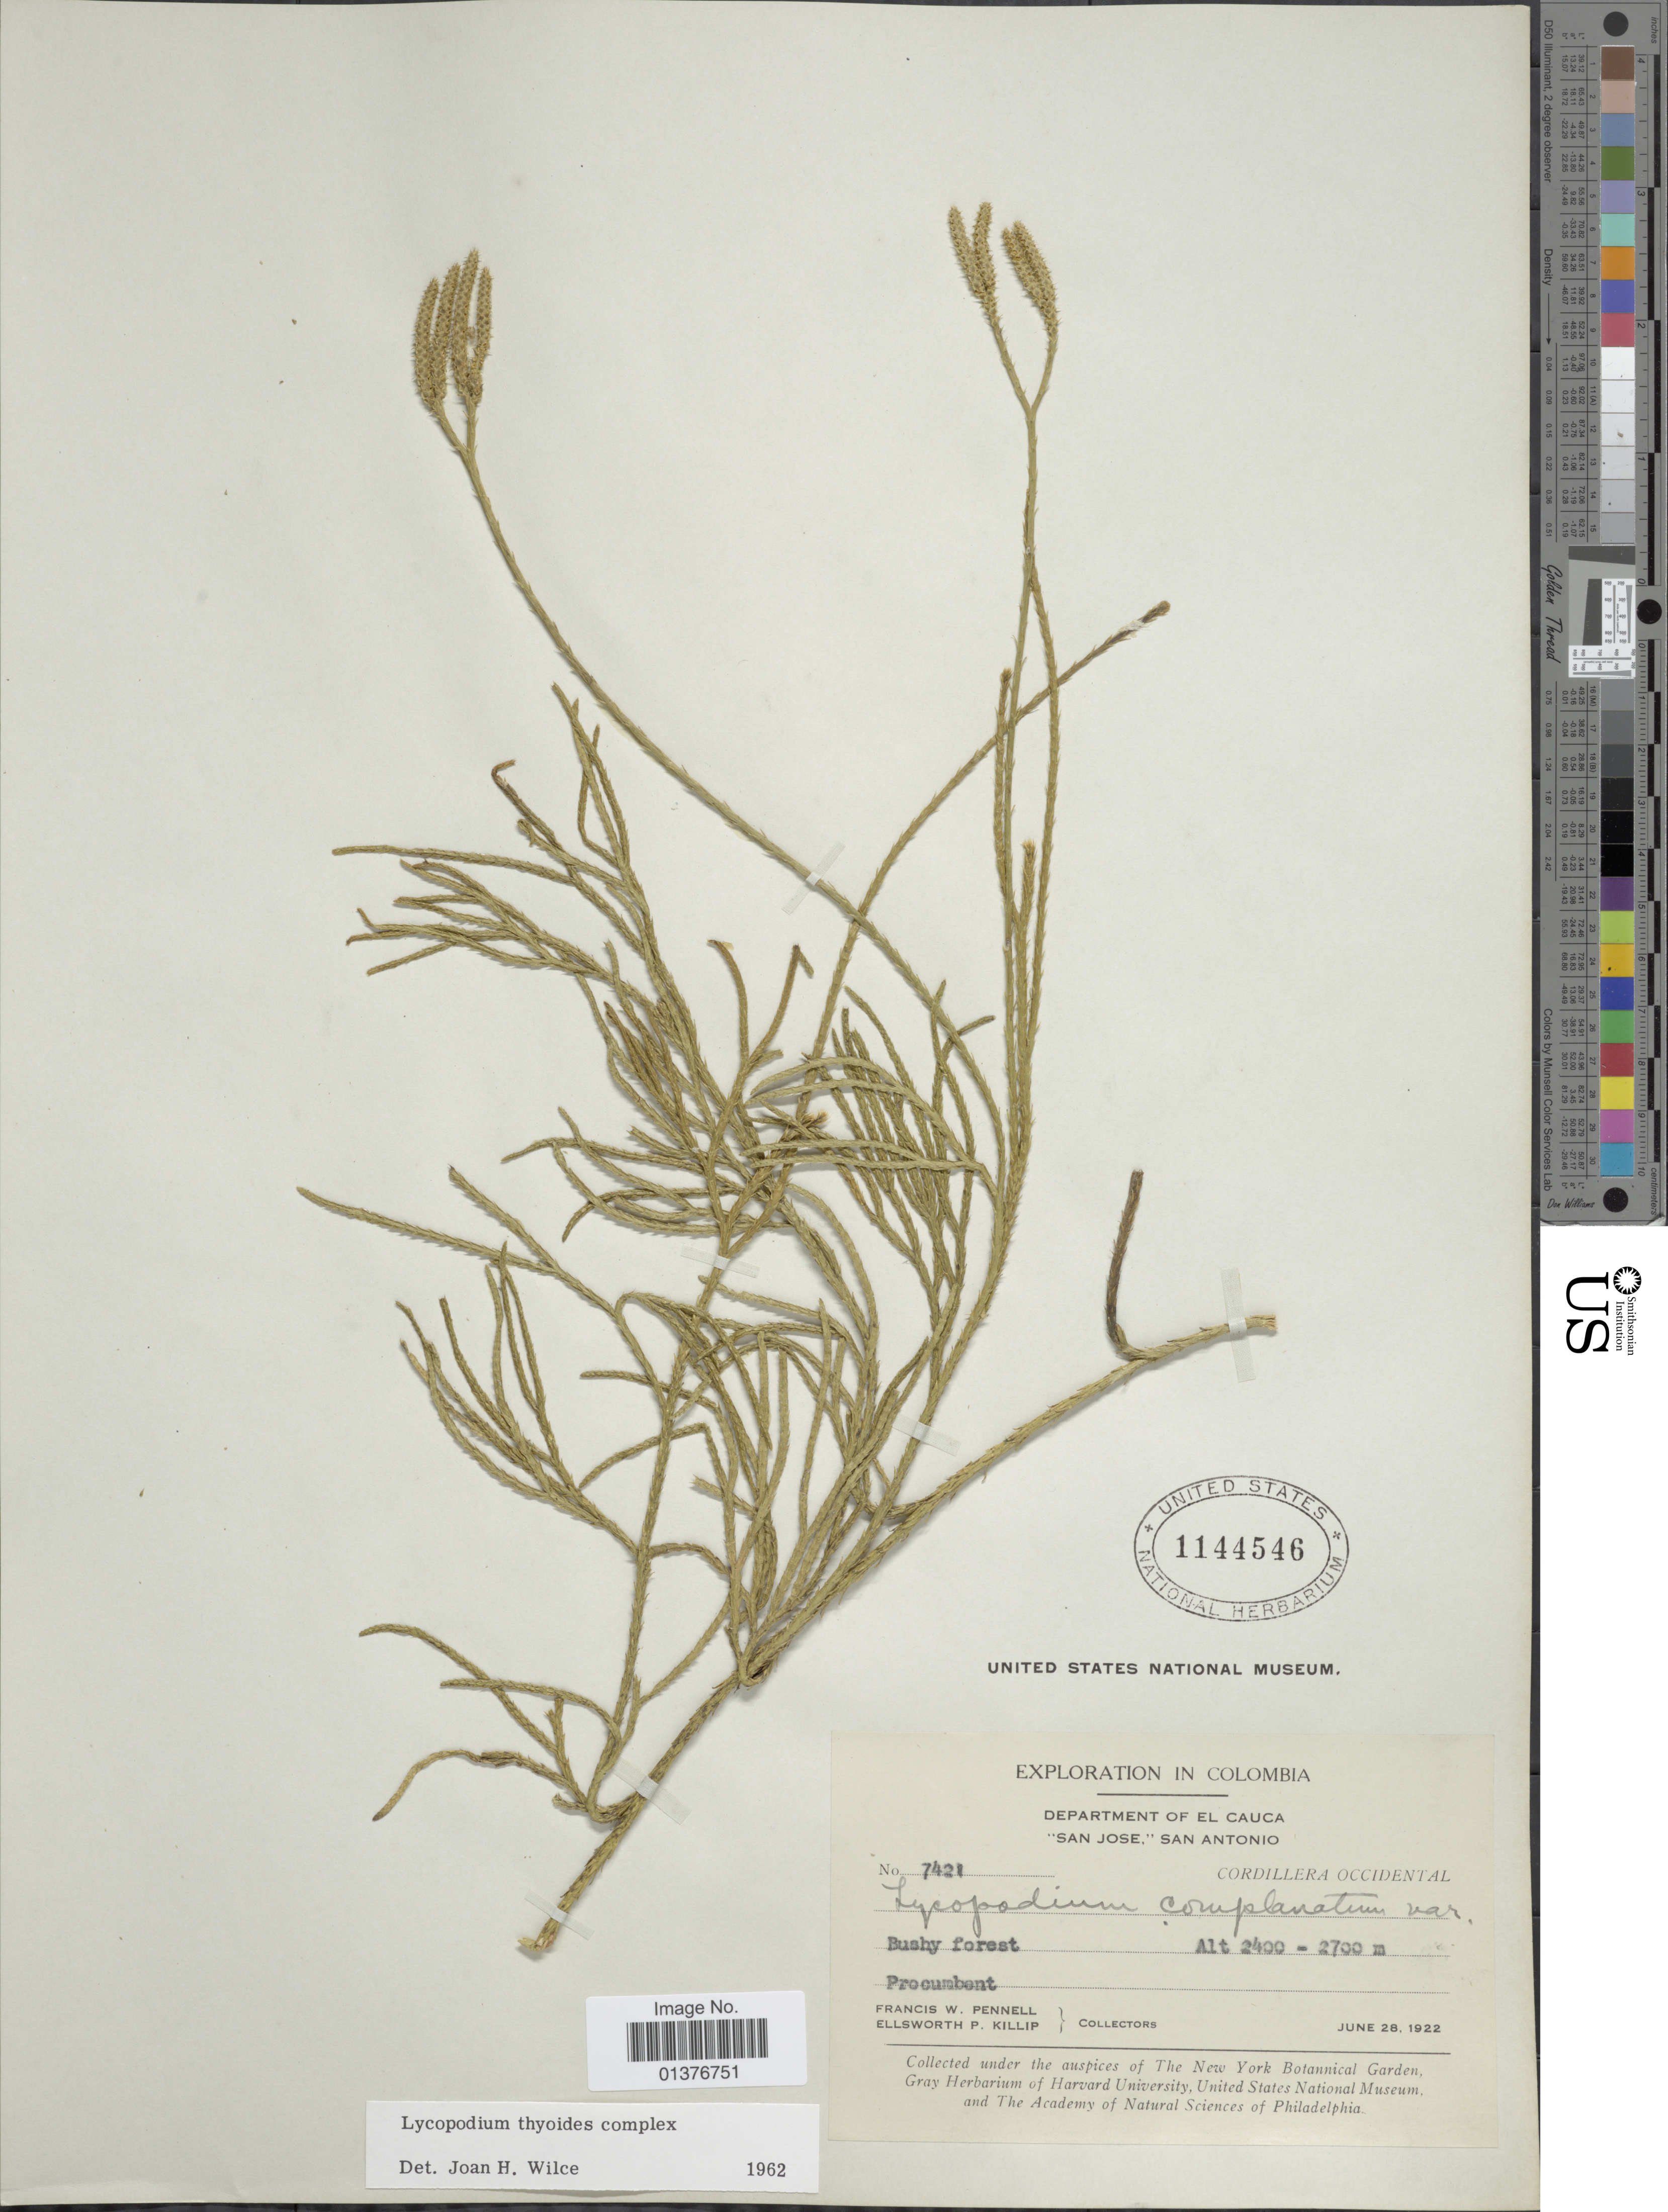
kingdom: Plantae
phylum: Tracheophyta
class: Lycopodiopsida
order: Lycopodiales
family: Lycopodiaceae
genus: Diphasiastrum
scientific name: Diphasiastrum thyoides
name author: (Humb. & Bonpl. ex Willd.) Holub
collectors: F. W. Pennell & E. P. Killip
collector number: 7421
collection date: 1922-06-28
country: Colombia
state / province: Cauca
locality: San Jose, San Antonio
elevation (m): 2400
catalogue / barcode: US 1144546